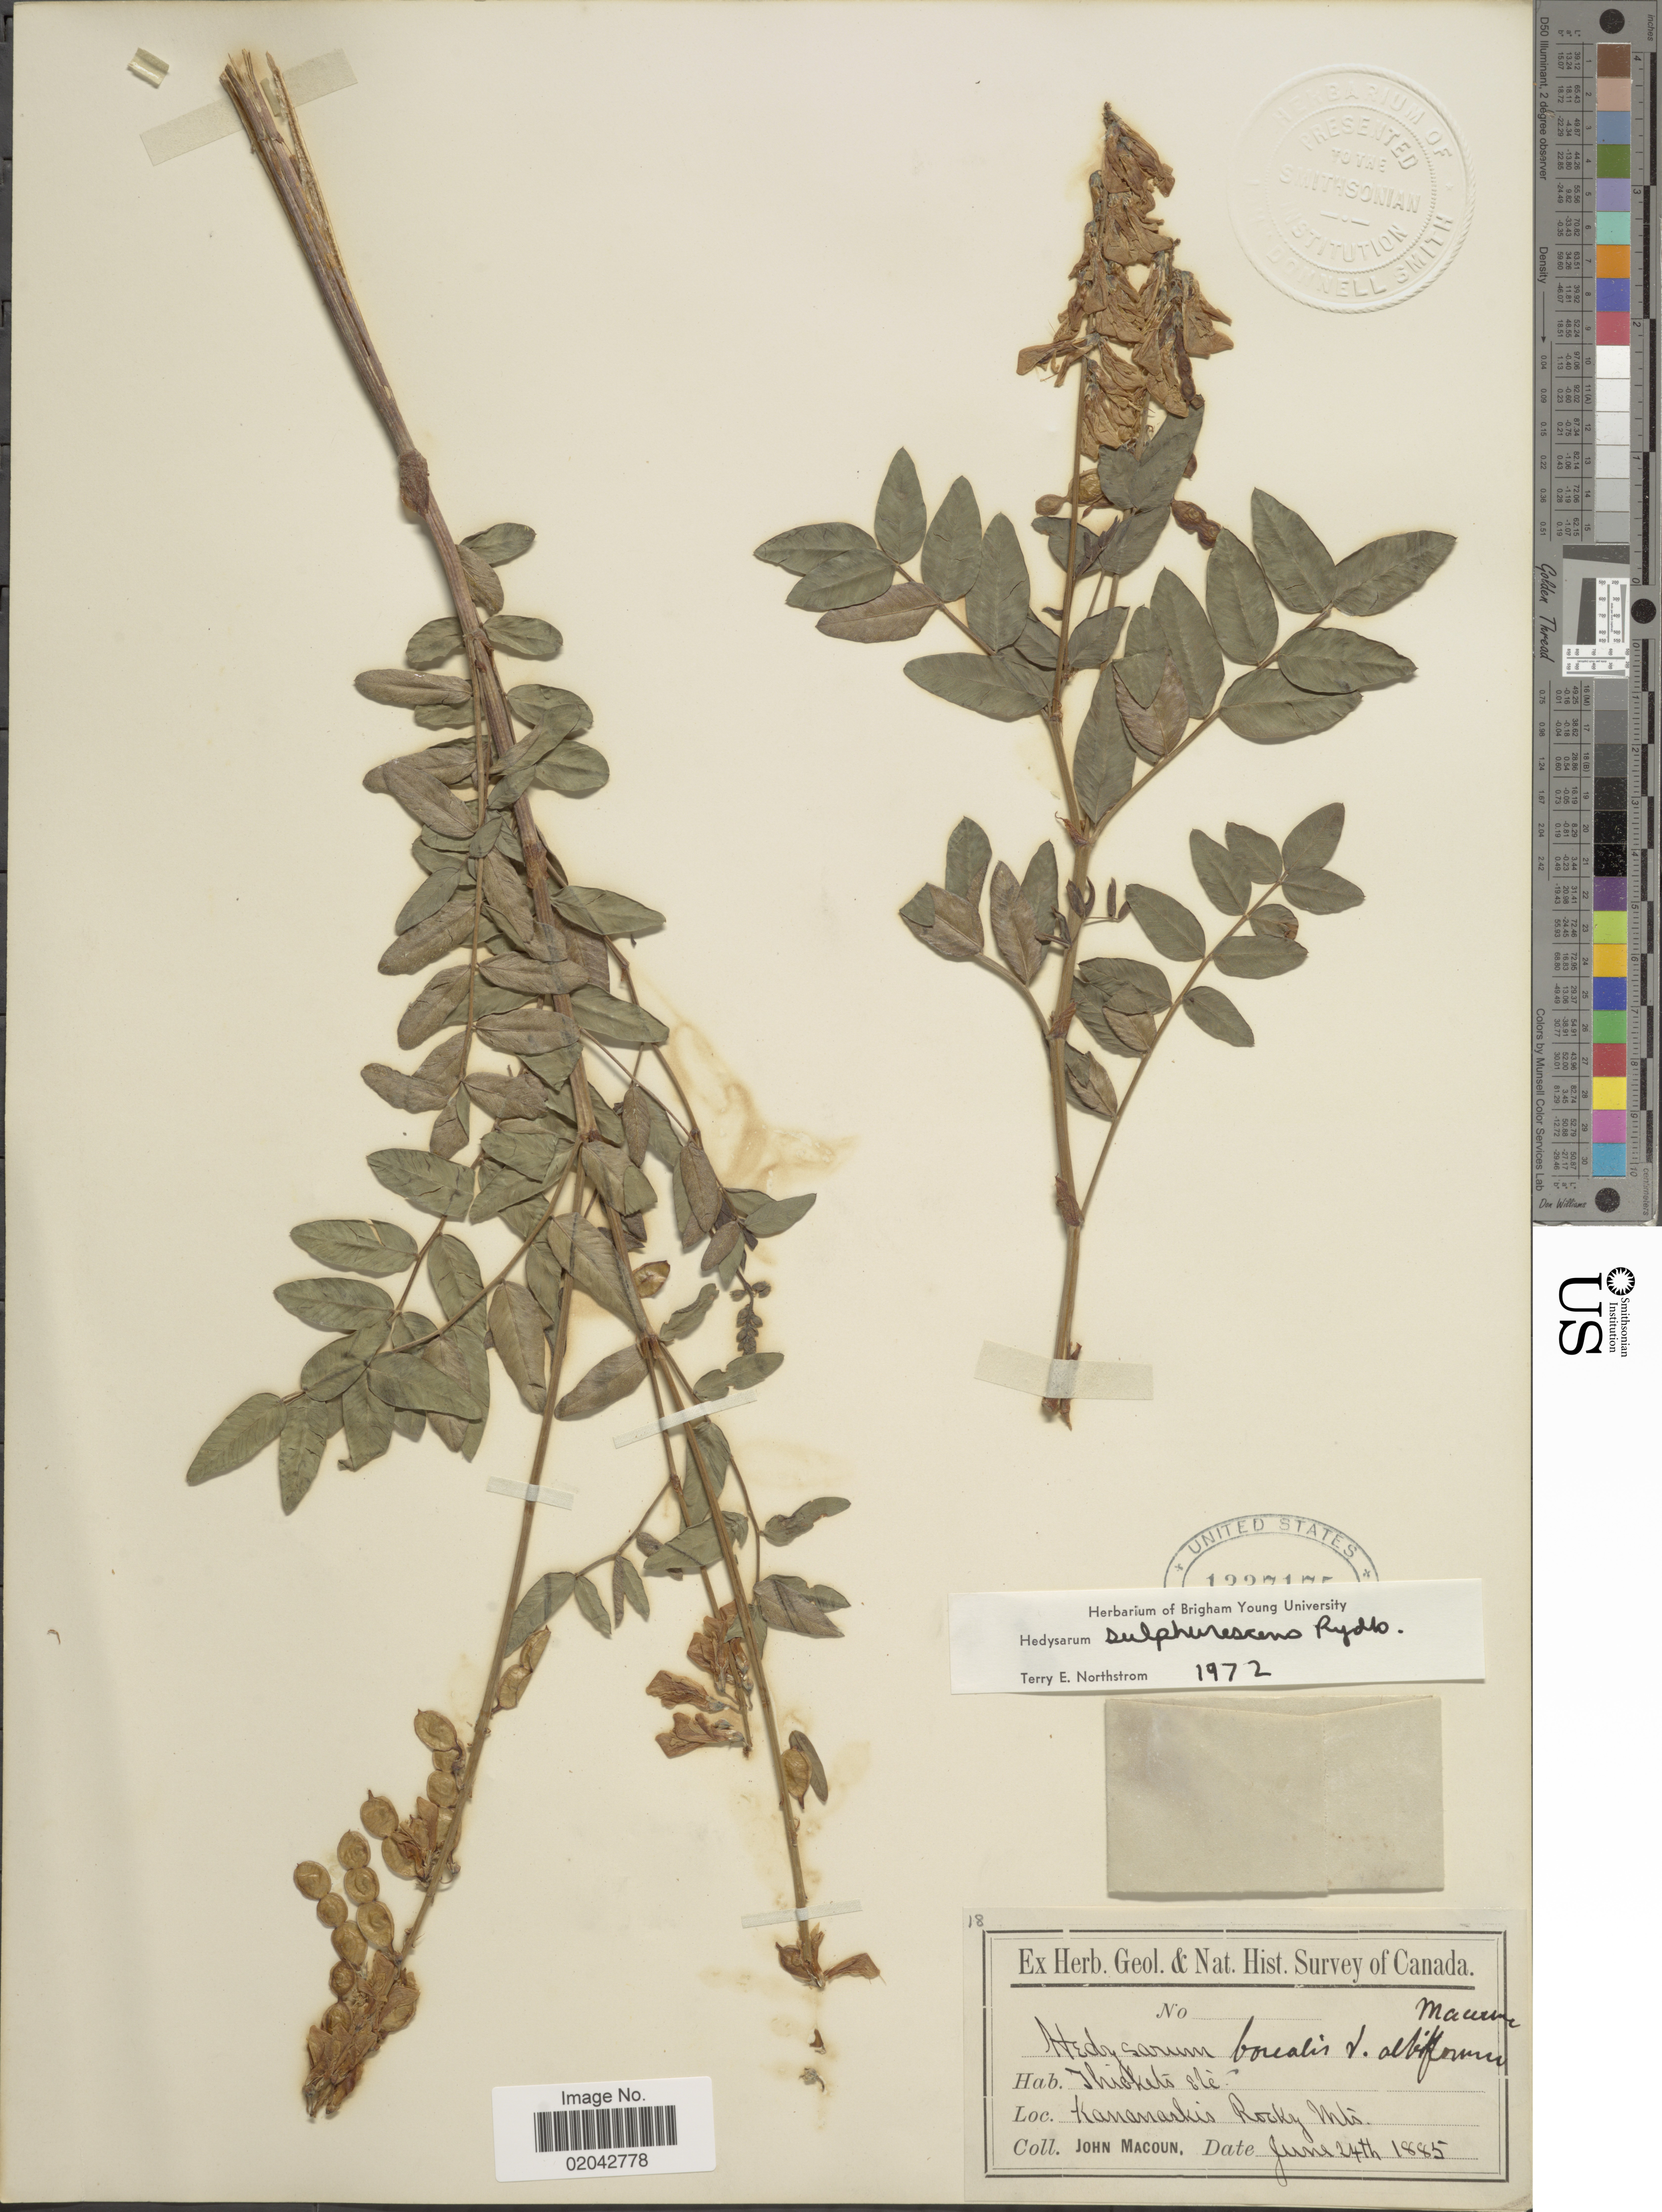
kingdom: Plantae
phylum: Tracheophyta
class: Magnoliopsida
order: Fabales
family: Fabaceae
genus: Hedysarum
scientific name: Hedysarum sulphurescens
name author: Rydb.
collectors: J. Macoun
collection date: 1885-06-24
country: Canada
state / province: Alberta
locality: Kananskis, Rocky Mts.